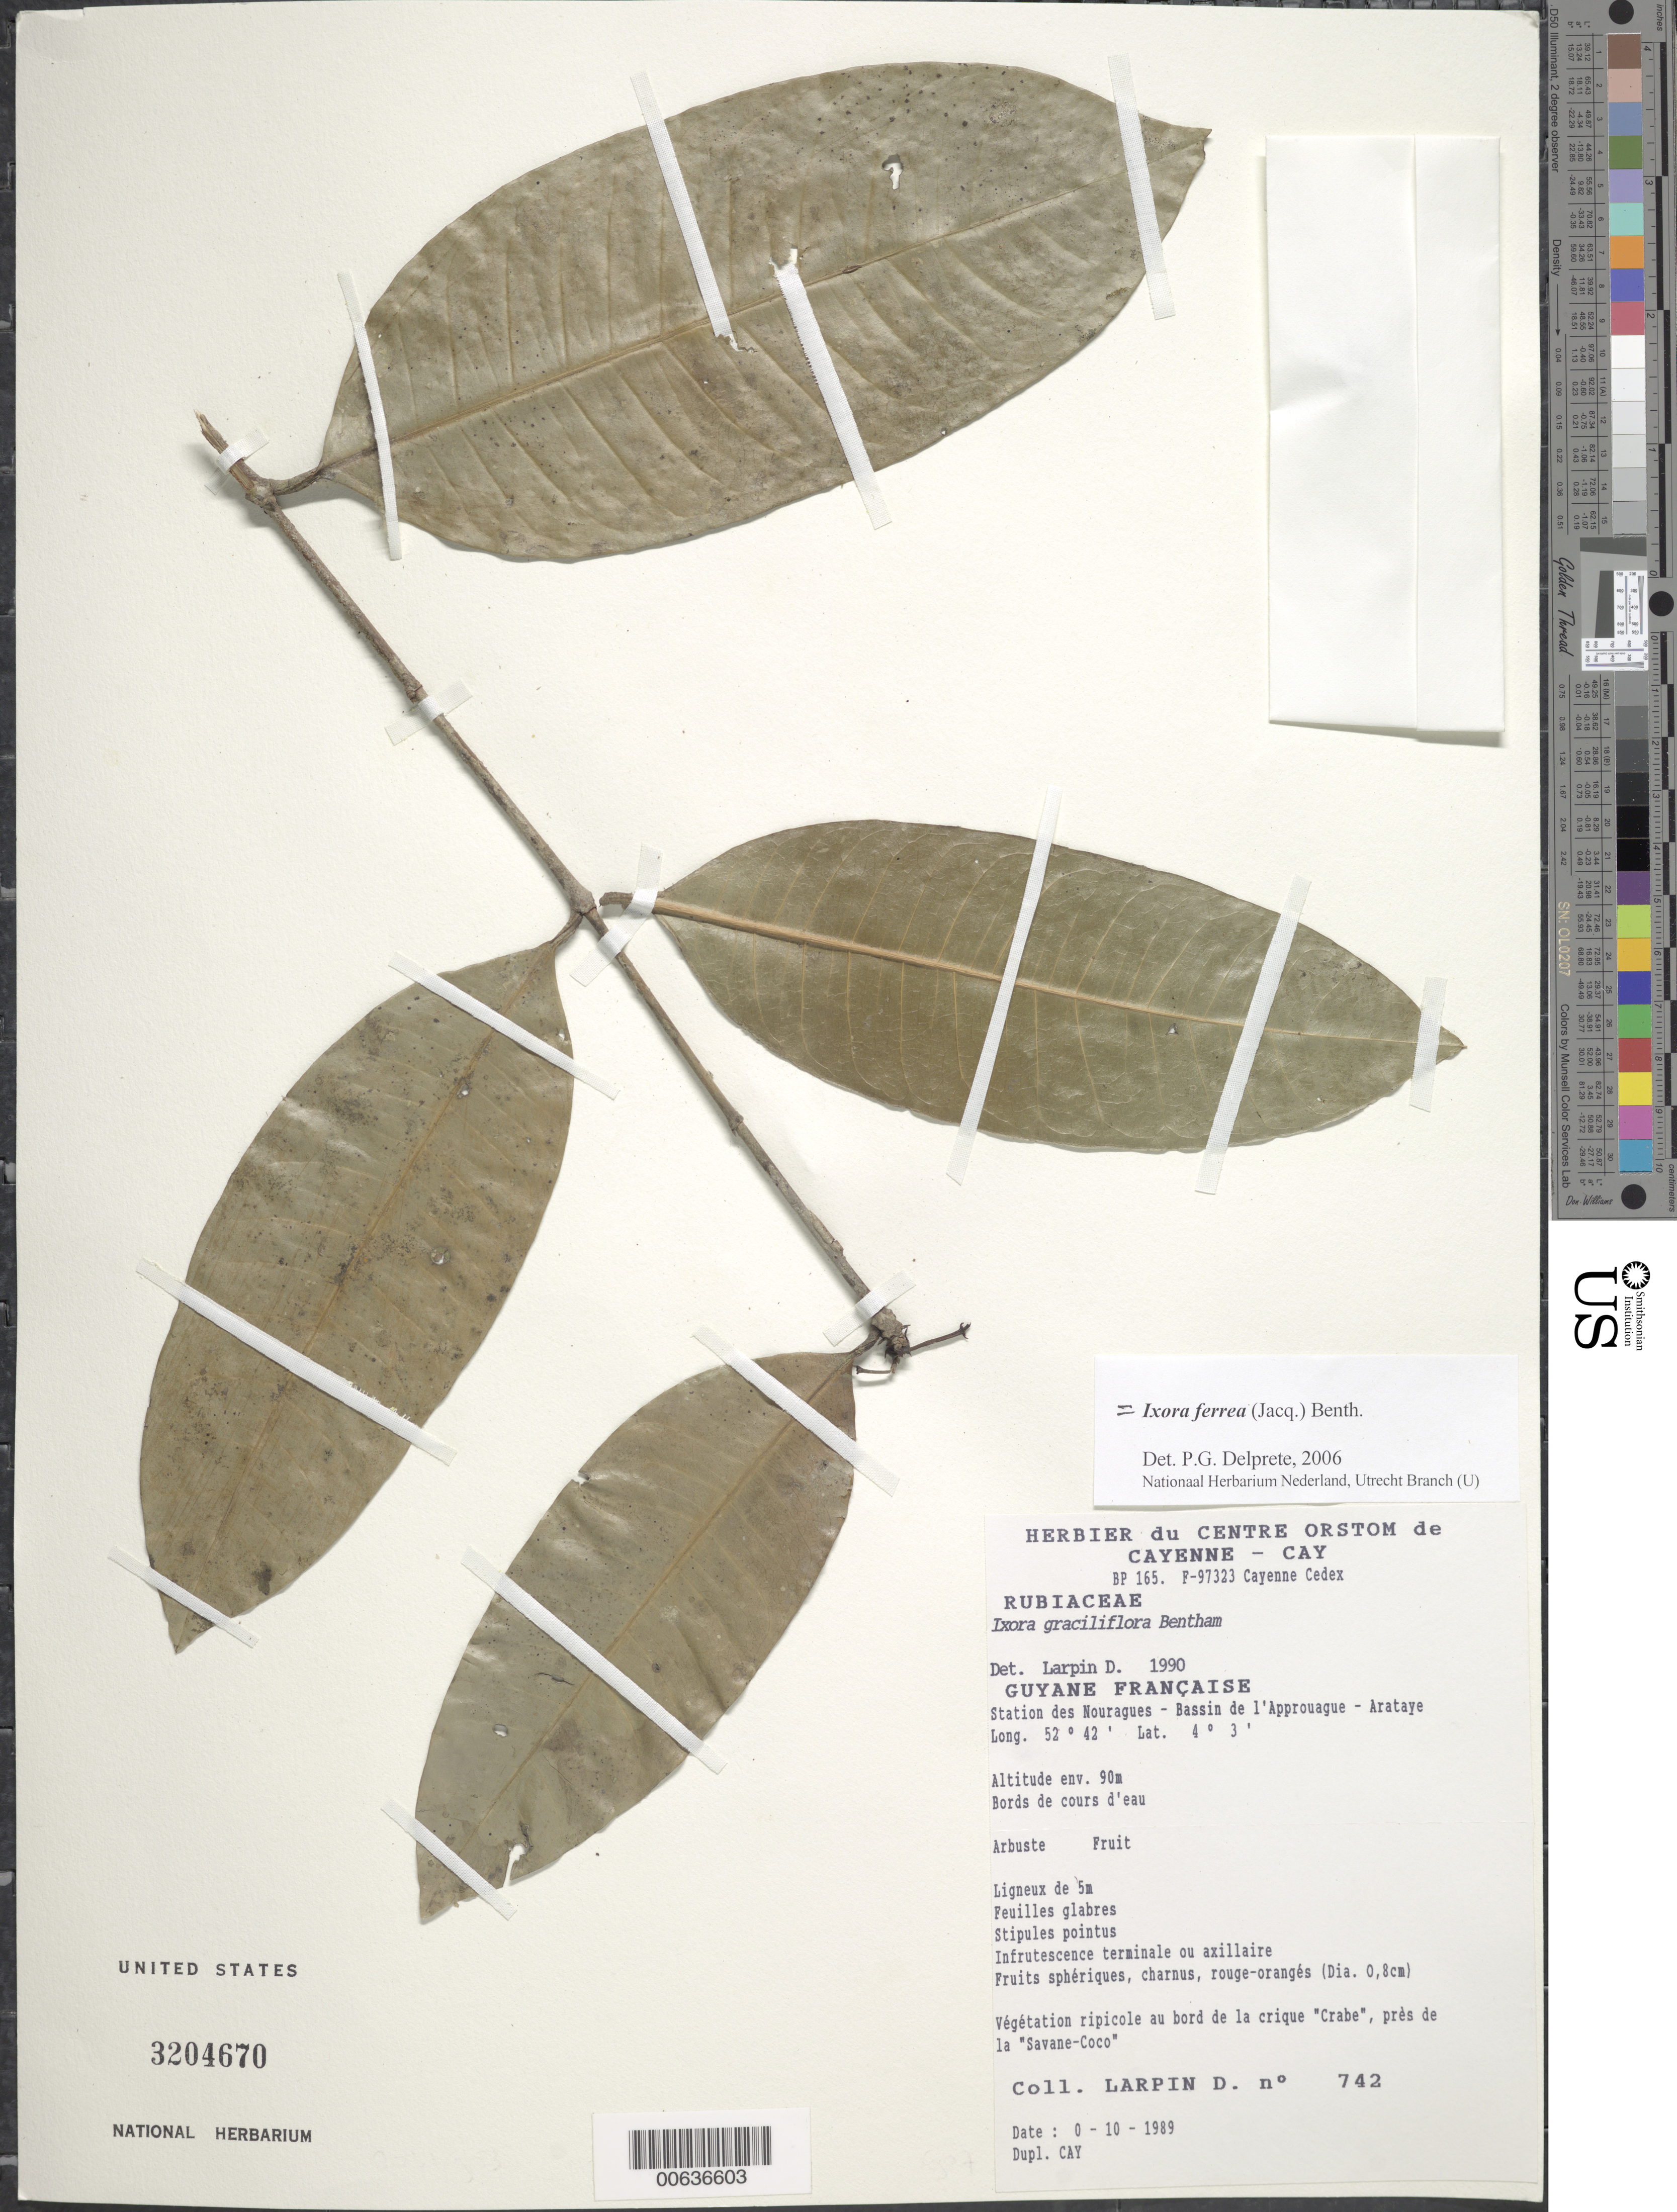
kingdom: Plantae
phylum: Tracheophyta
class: Magnoliopsida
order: Gentianales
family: Rubiaceae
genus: Ixora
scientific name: Ixora ferrea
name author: (Jacq.) Benth.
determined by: Delprete, P. G., Herb. de Guyane Cay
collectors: D. Larpin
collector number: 742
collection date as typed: Oct-89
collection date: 1989-10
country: French Guiana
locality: Station des Nouragues, Bassin de l'Approuague, Arataye; au borde de la crique "Crabe", pres de la "Savane-Coco"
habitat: Bords de cours d'eau; vegetation ripicole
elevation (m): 90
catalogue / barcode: US 3204670